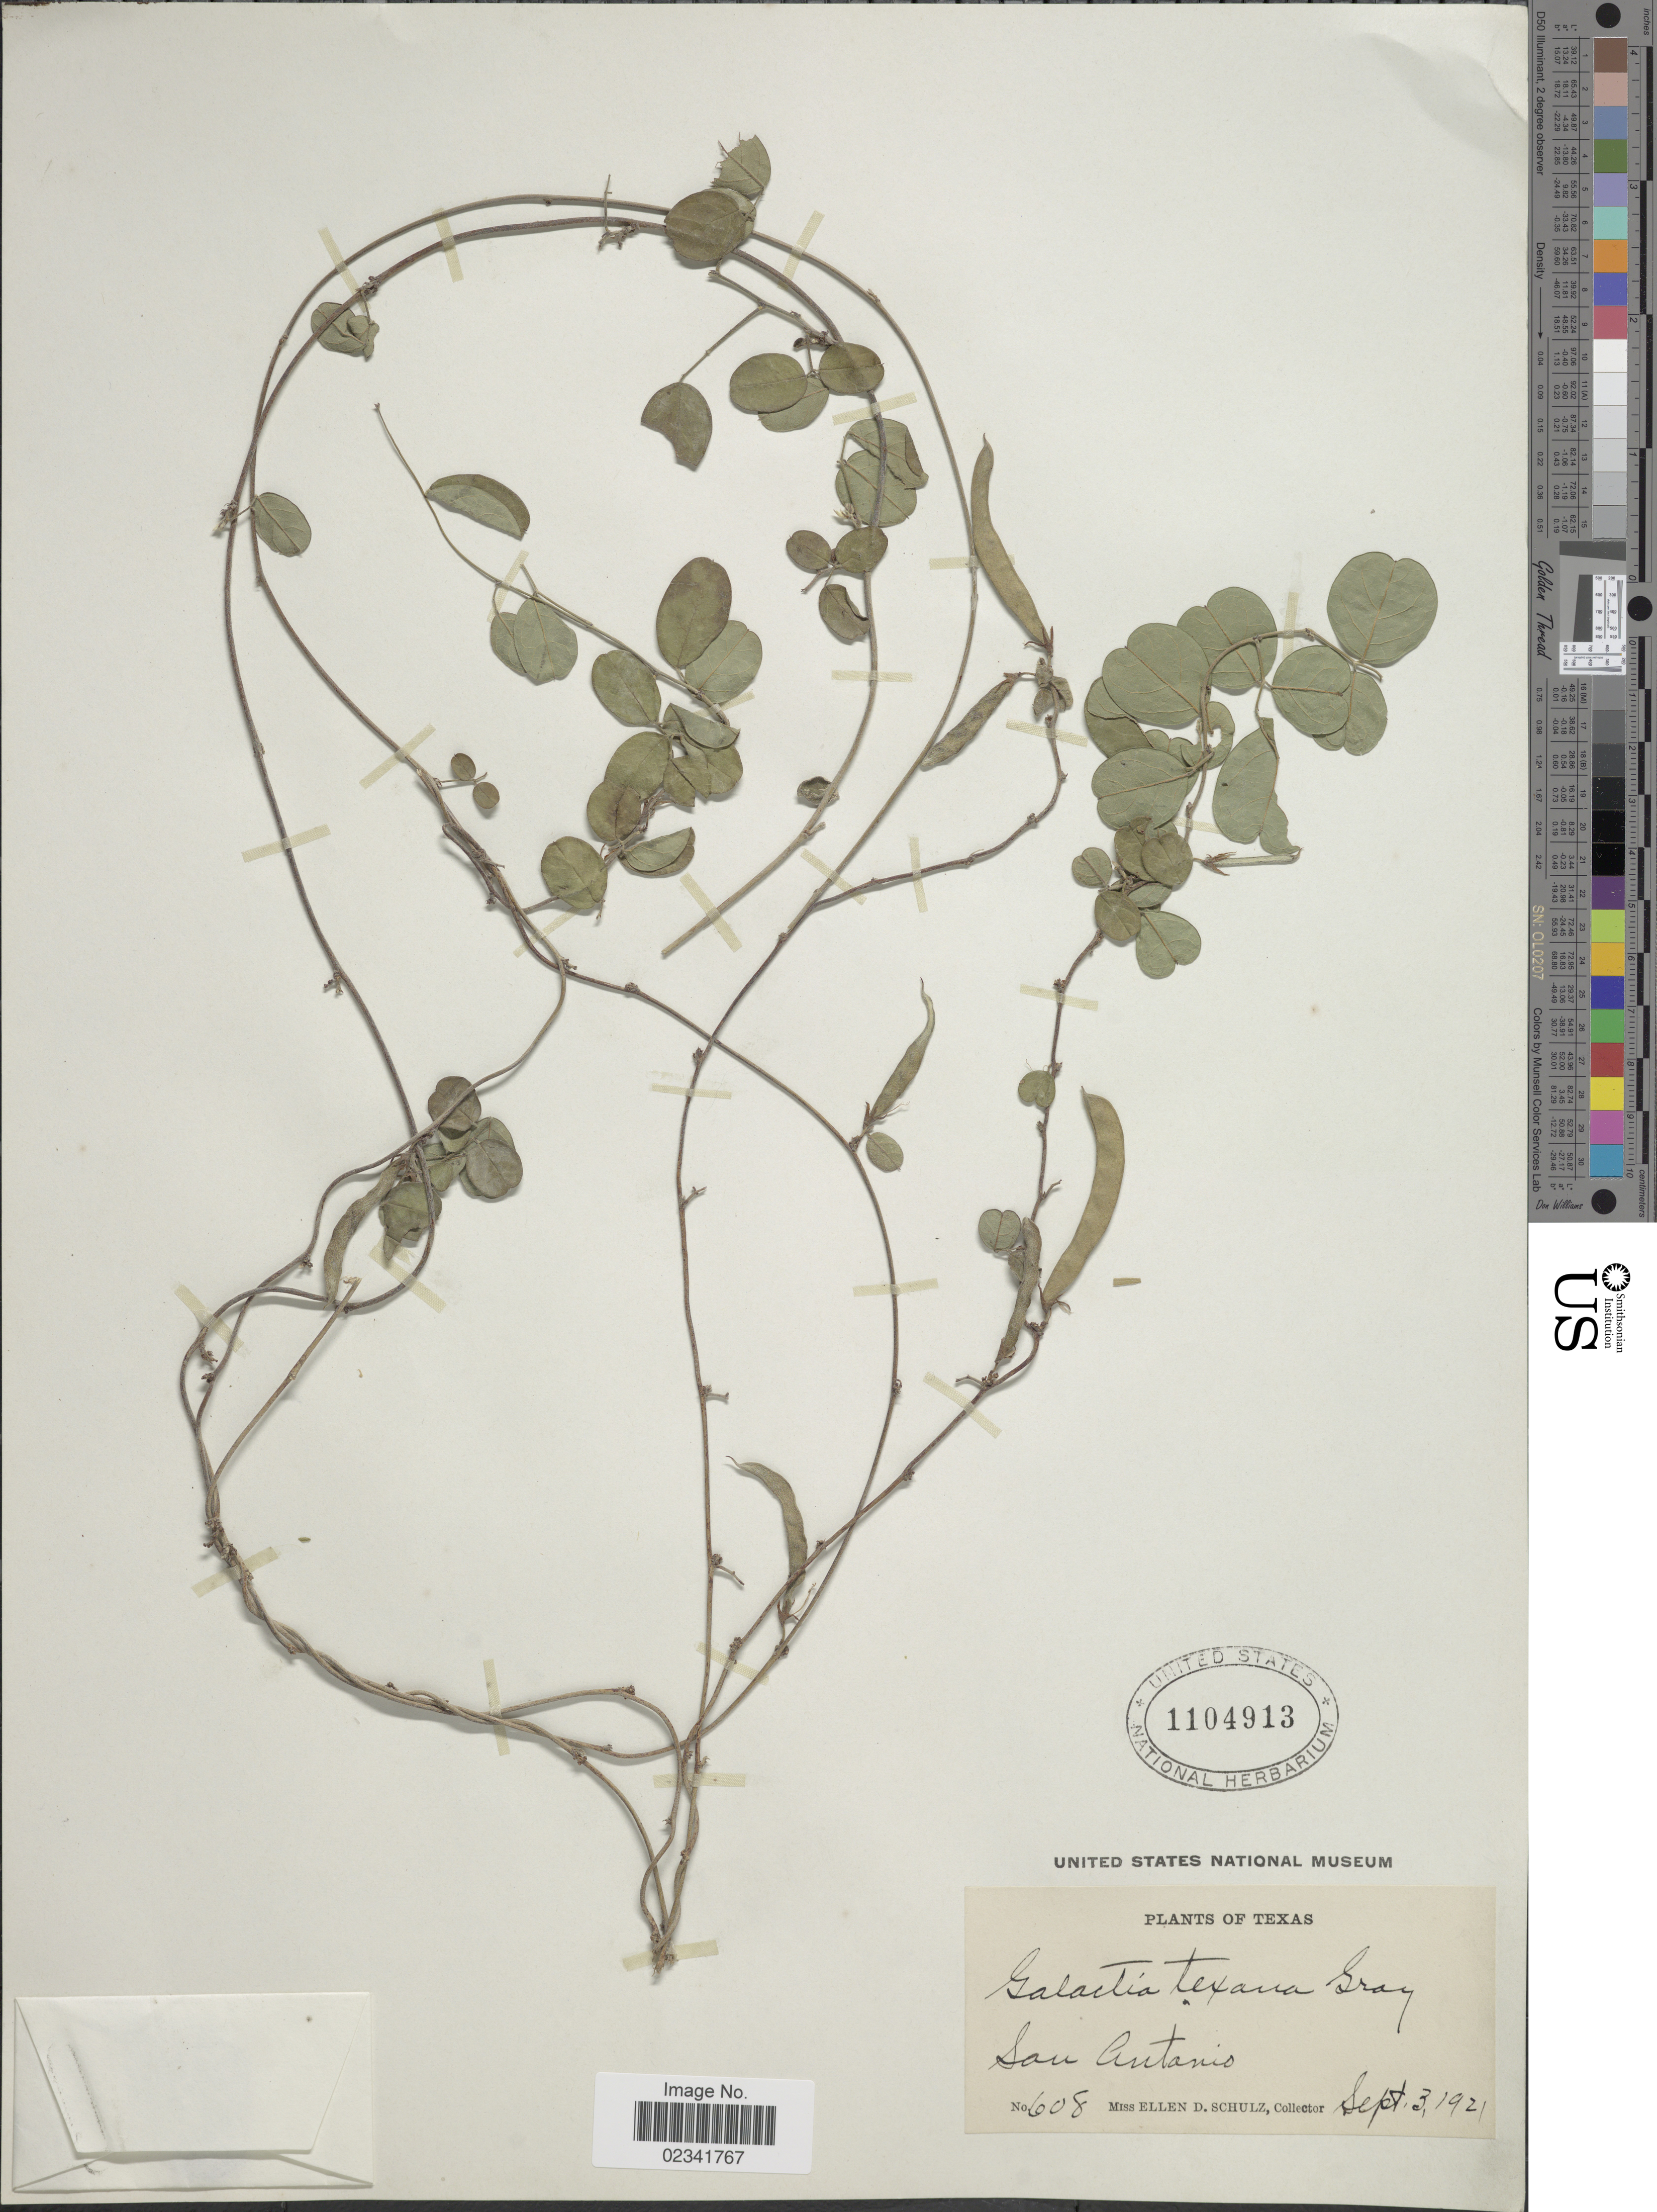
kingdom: Plantae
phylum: Tracheophyta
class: Magnoliopsida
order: Fabales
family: Fabaceae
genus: Galactia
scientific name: Galactia texana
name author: (Scheele) A. Gray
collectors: E. D. Schulz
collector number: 608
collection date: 1921-09-03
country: United States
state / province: Texas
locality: San Antonio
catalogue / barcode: US 1104913